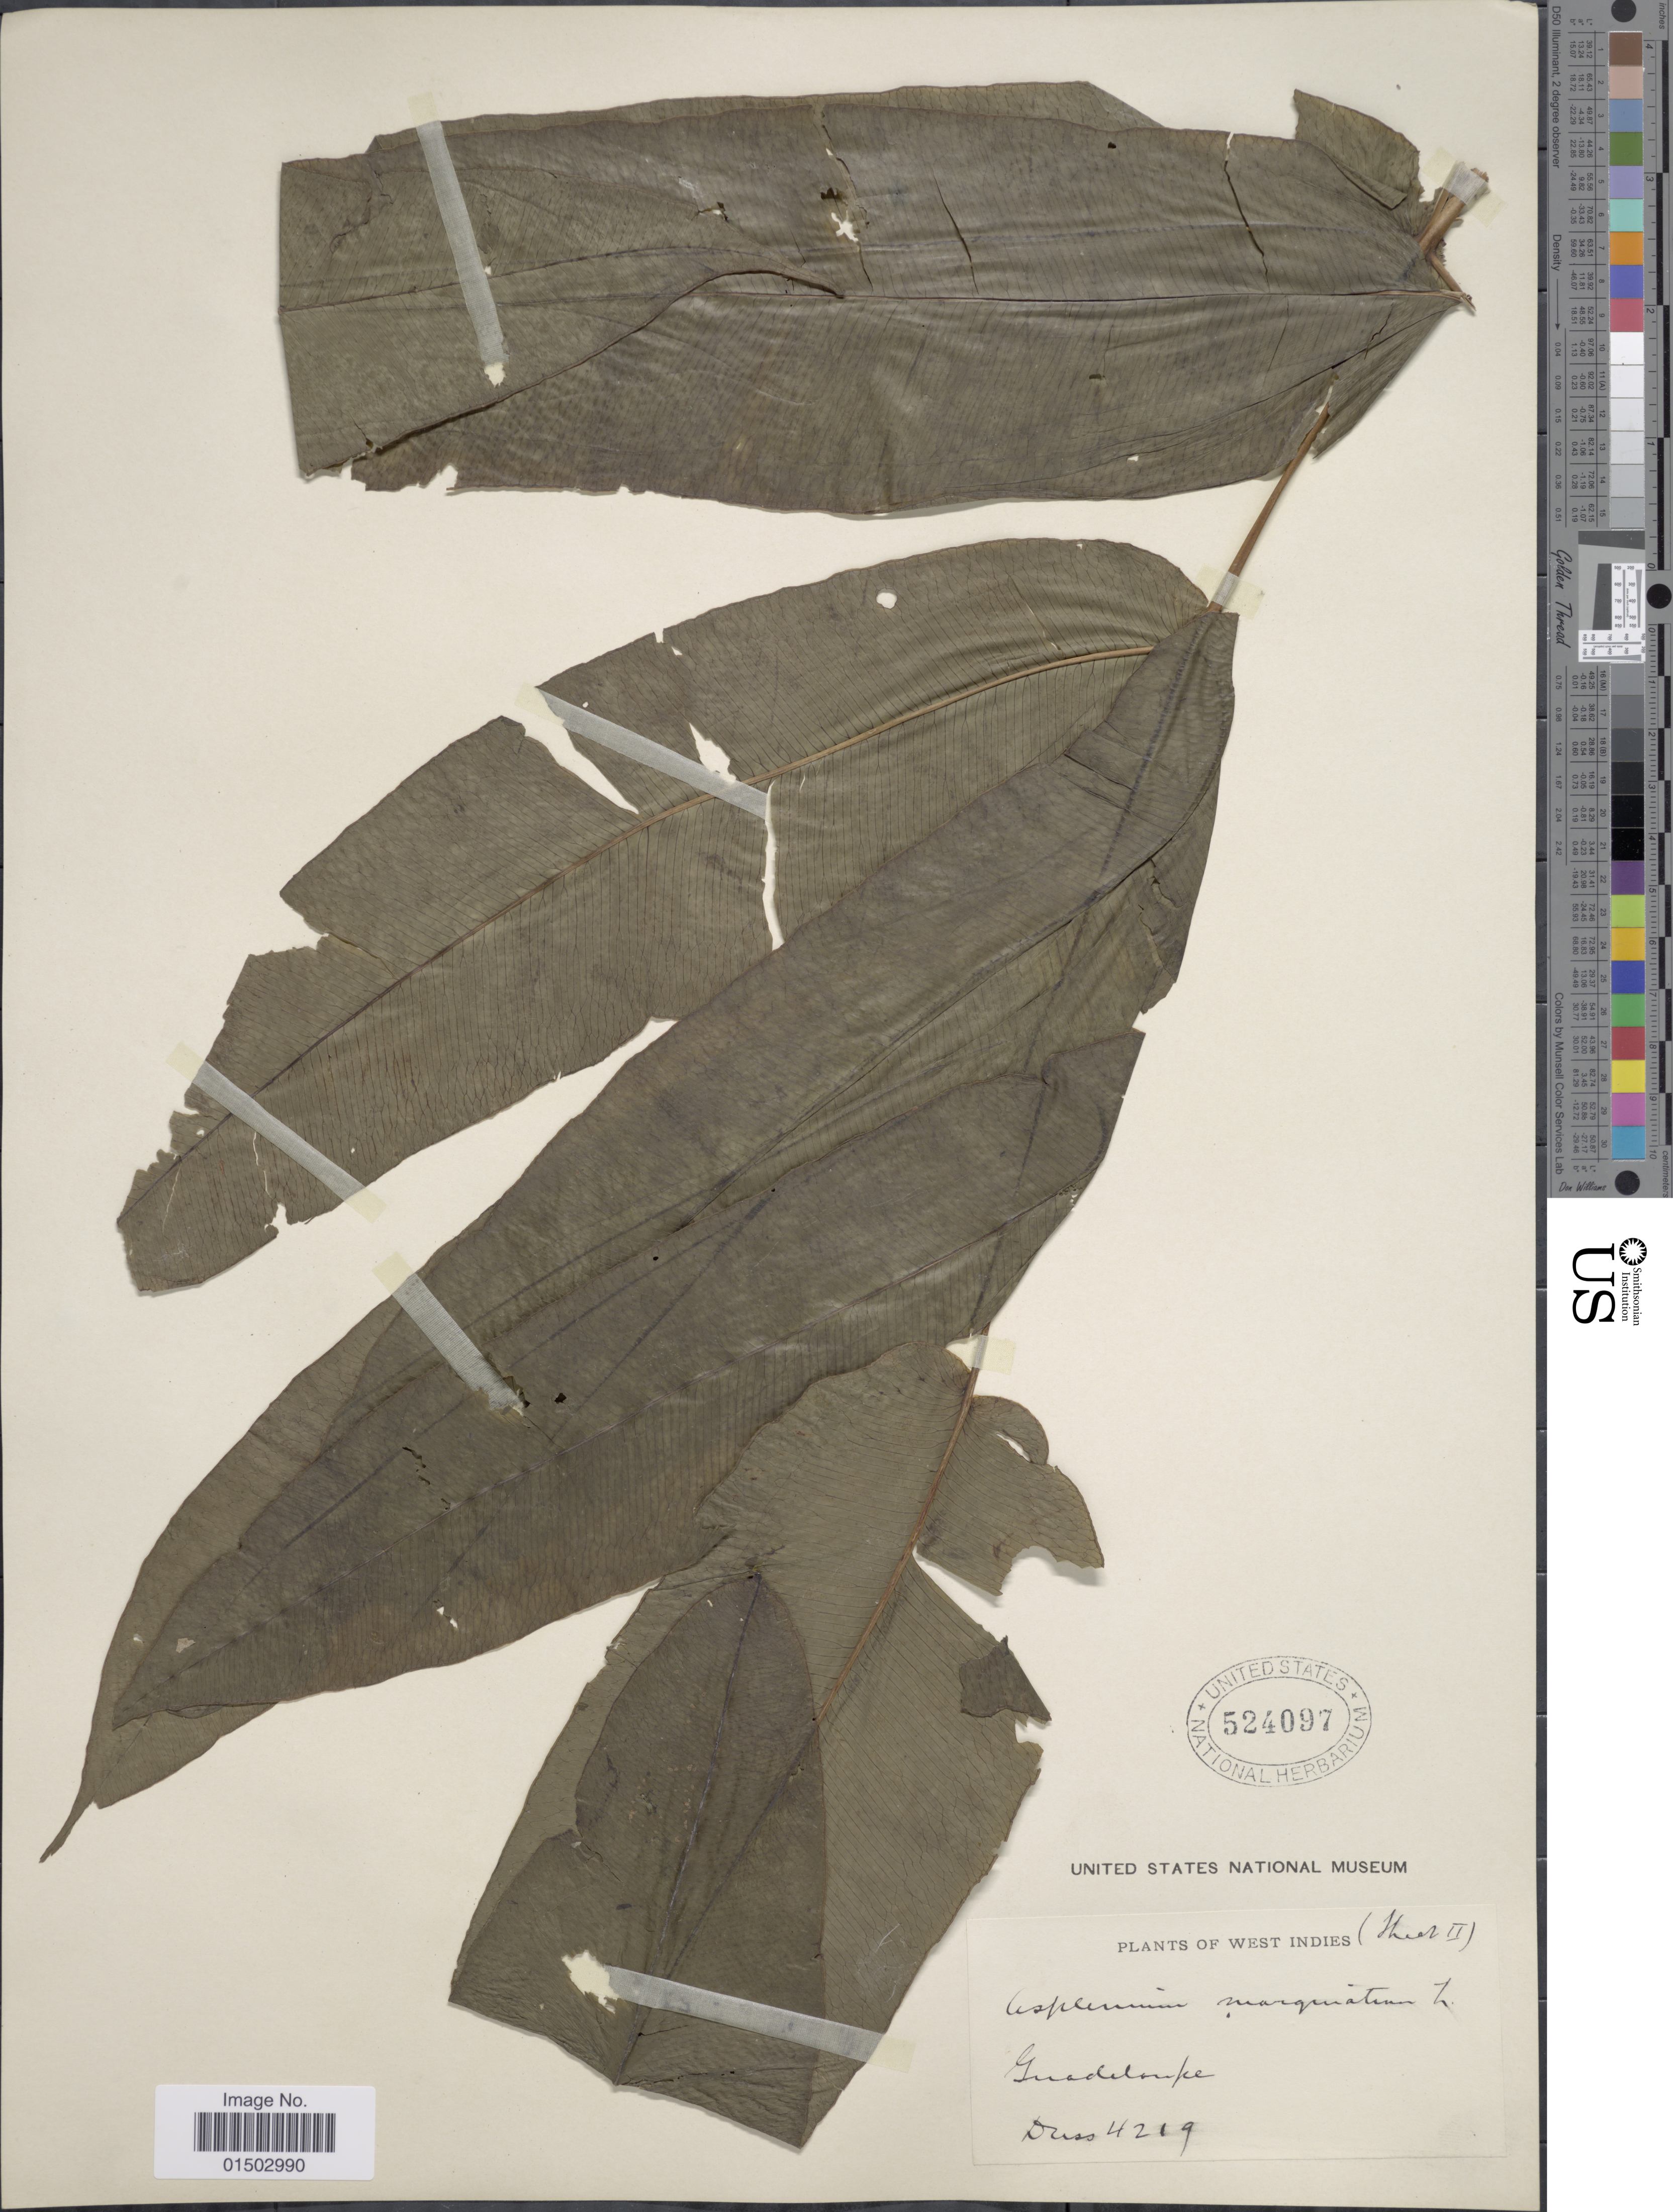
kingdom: Plantae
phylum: Tracheophyta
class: Polypodiopsida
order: Polypodiales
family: Hemidictyaceae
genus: Hemidictyum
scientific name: Hemidictyum marginatum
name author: (L.) C. Presl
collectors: -. Duss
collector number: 4219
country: Guadeloupe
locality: West Indies.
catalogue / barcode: US 524097